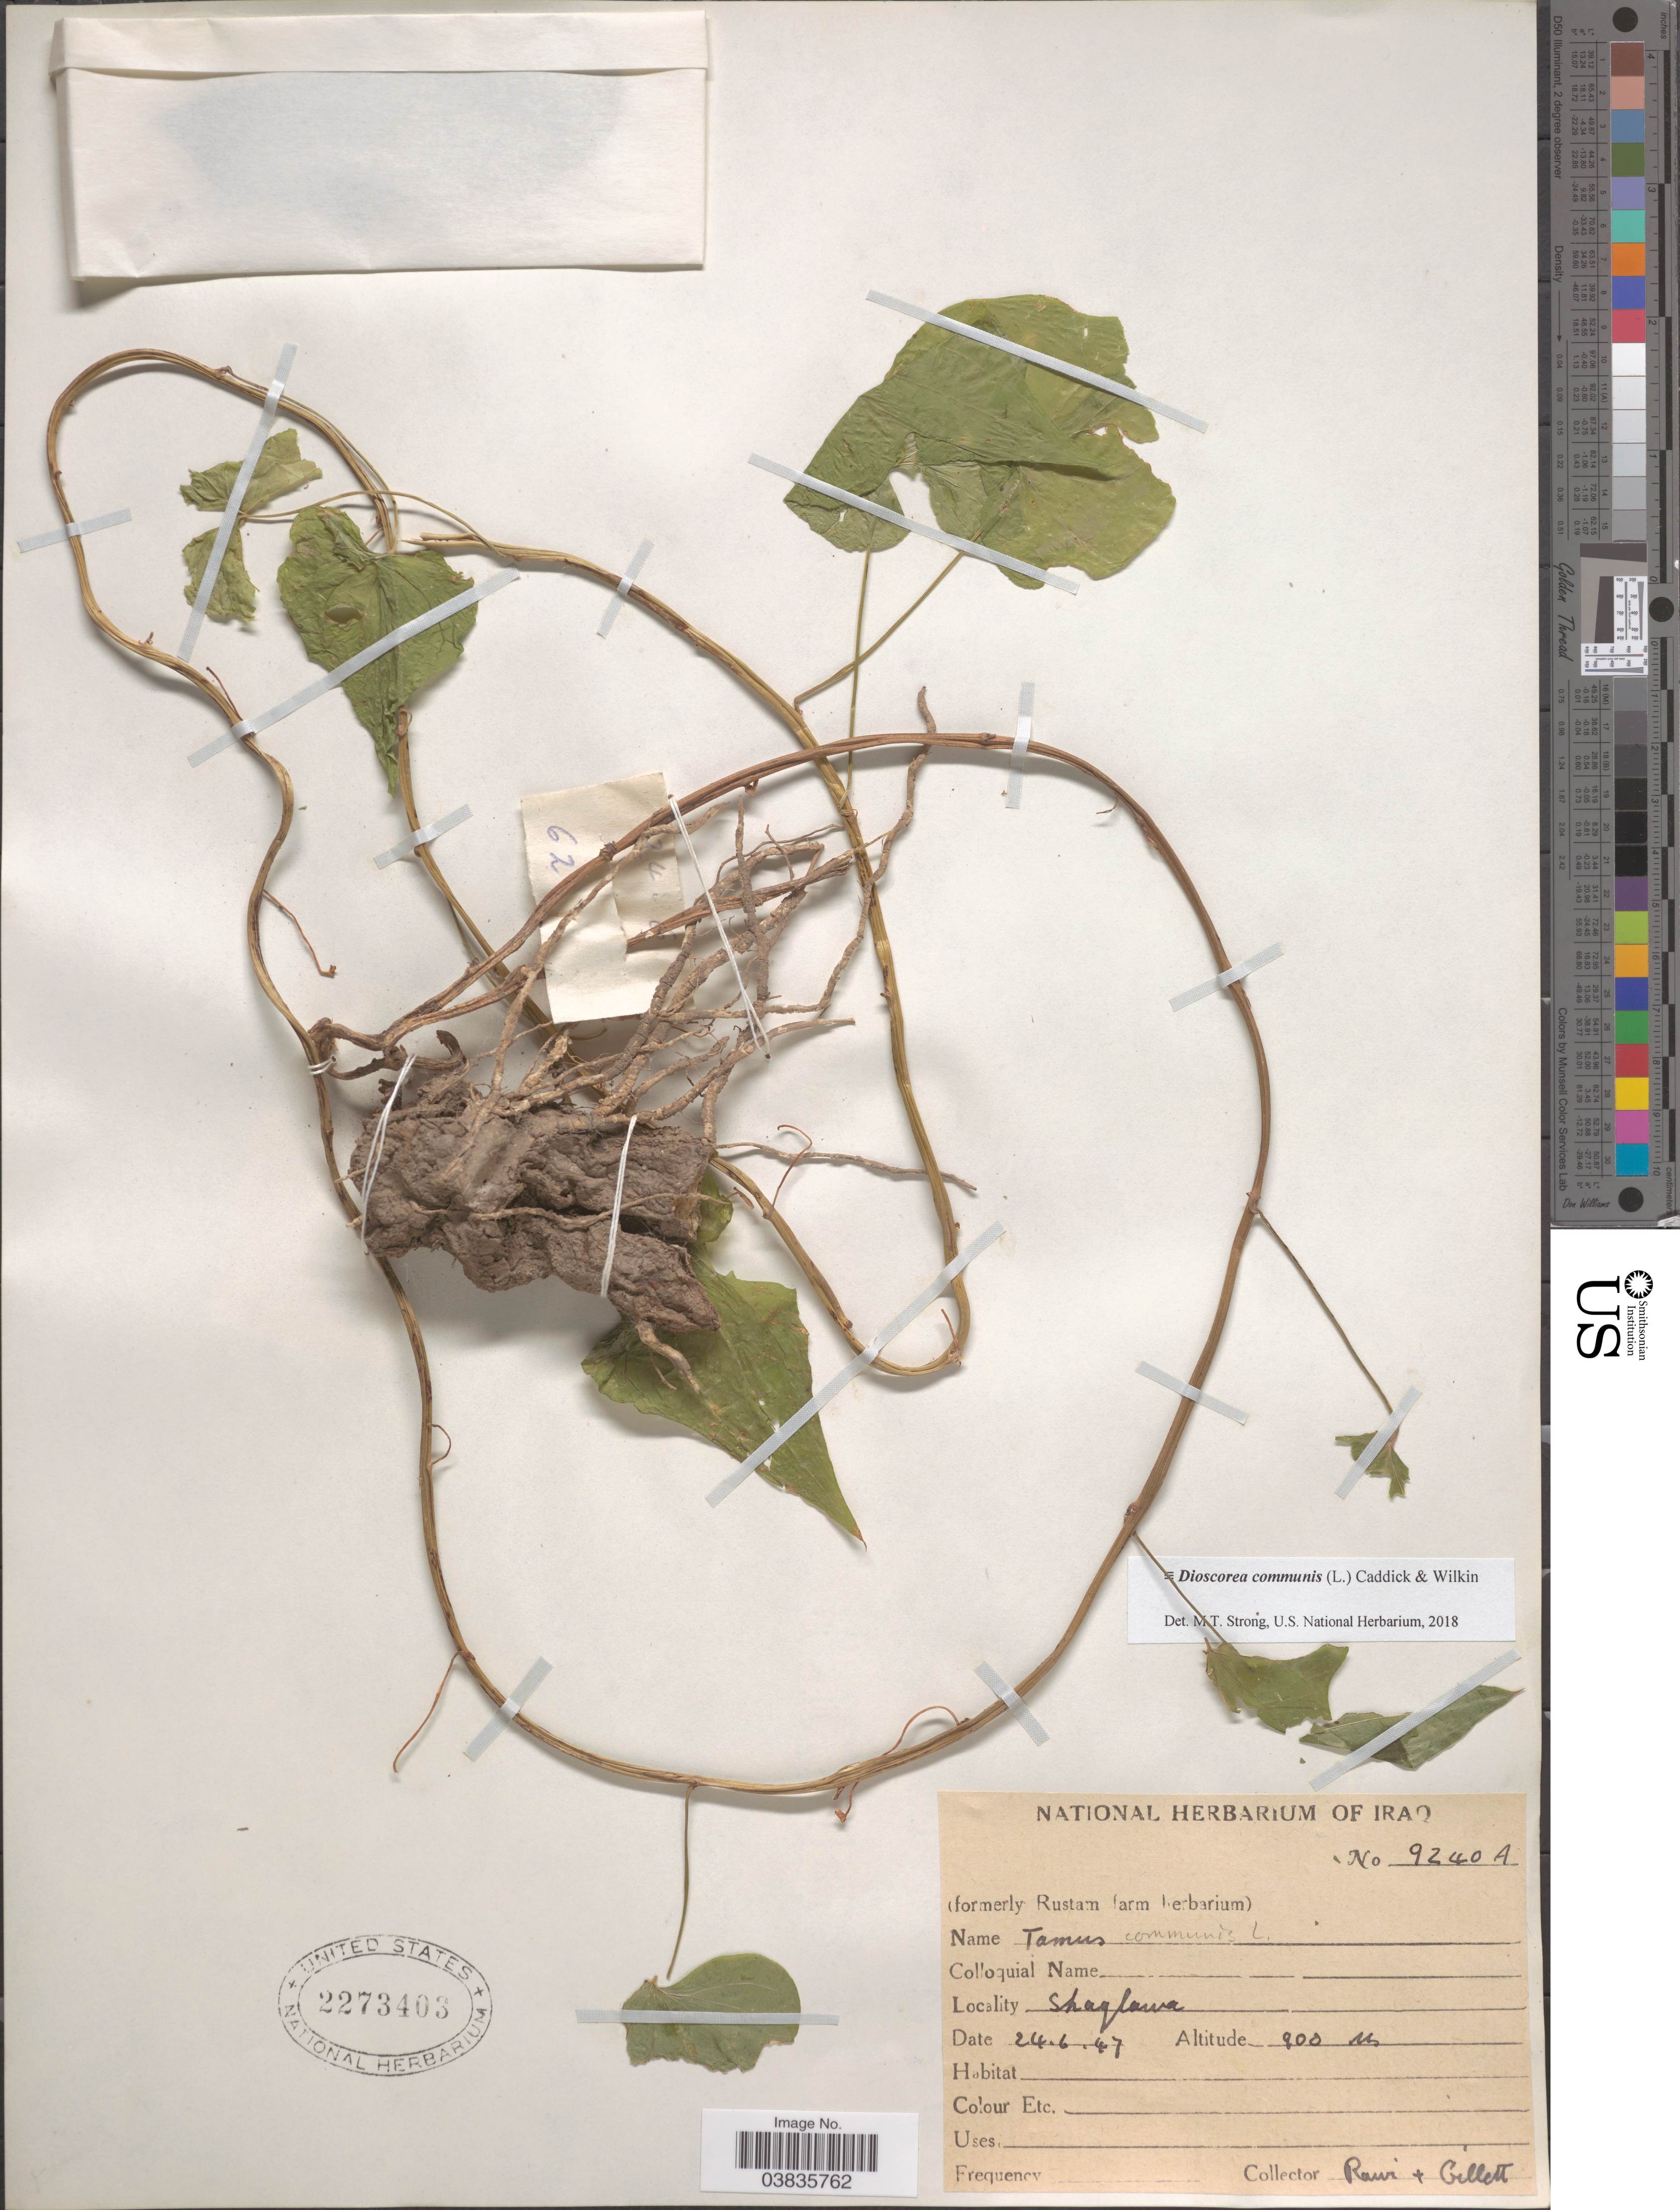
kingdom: Plantae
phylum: Tracheophyta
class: Liliopsida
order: Dioscoreales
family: Dioscoreaceae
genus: Dioscorea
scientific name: Dioscorea communis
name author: (L.) Caddick & Wilkin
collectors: -. Rawi & Gillett, --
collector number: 9240A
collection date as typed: Transcribed d/m/y: 24/6/47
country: Iraq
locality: Shaqlawa.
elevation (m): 900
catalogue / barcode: US 2273403